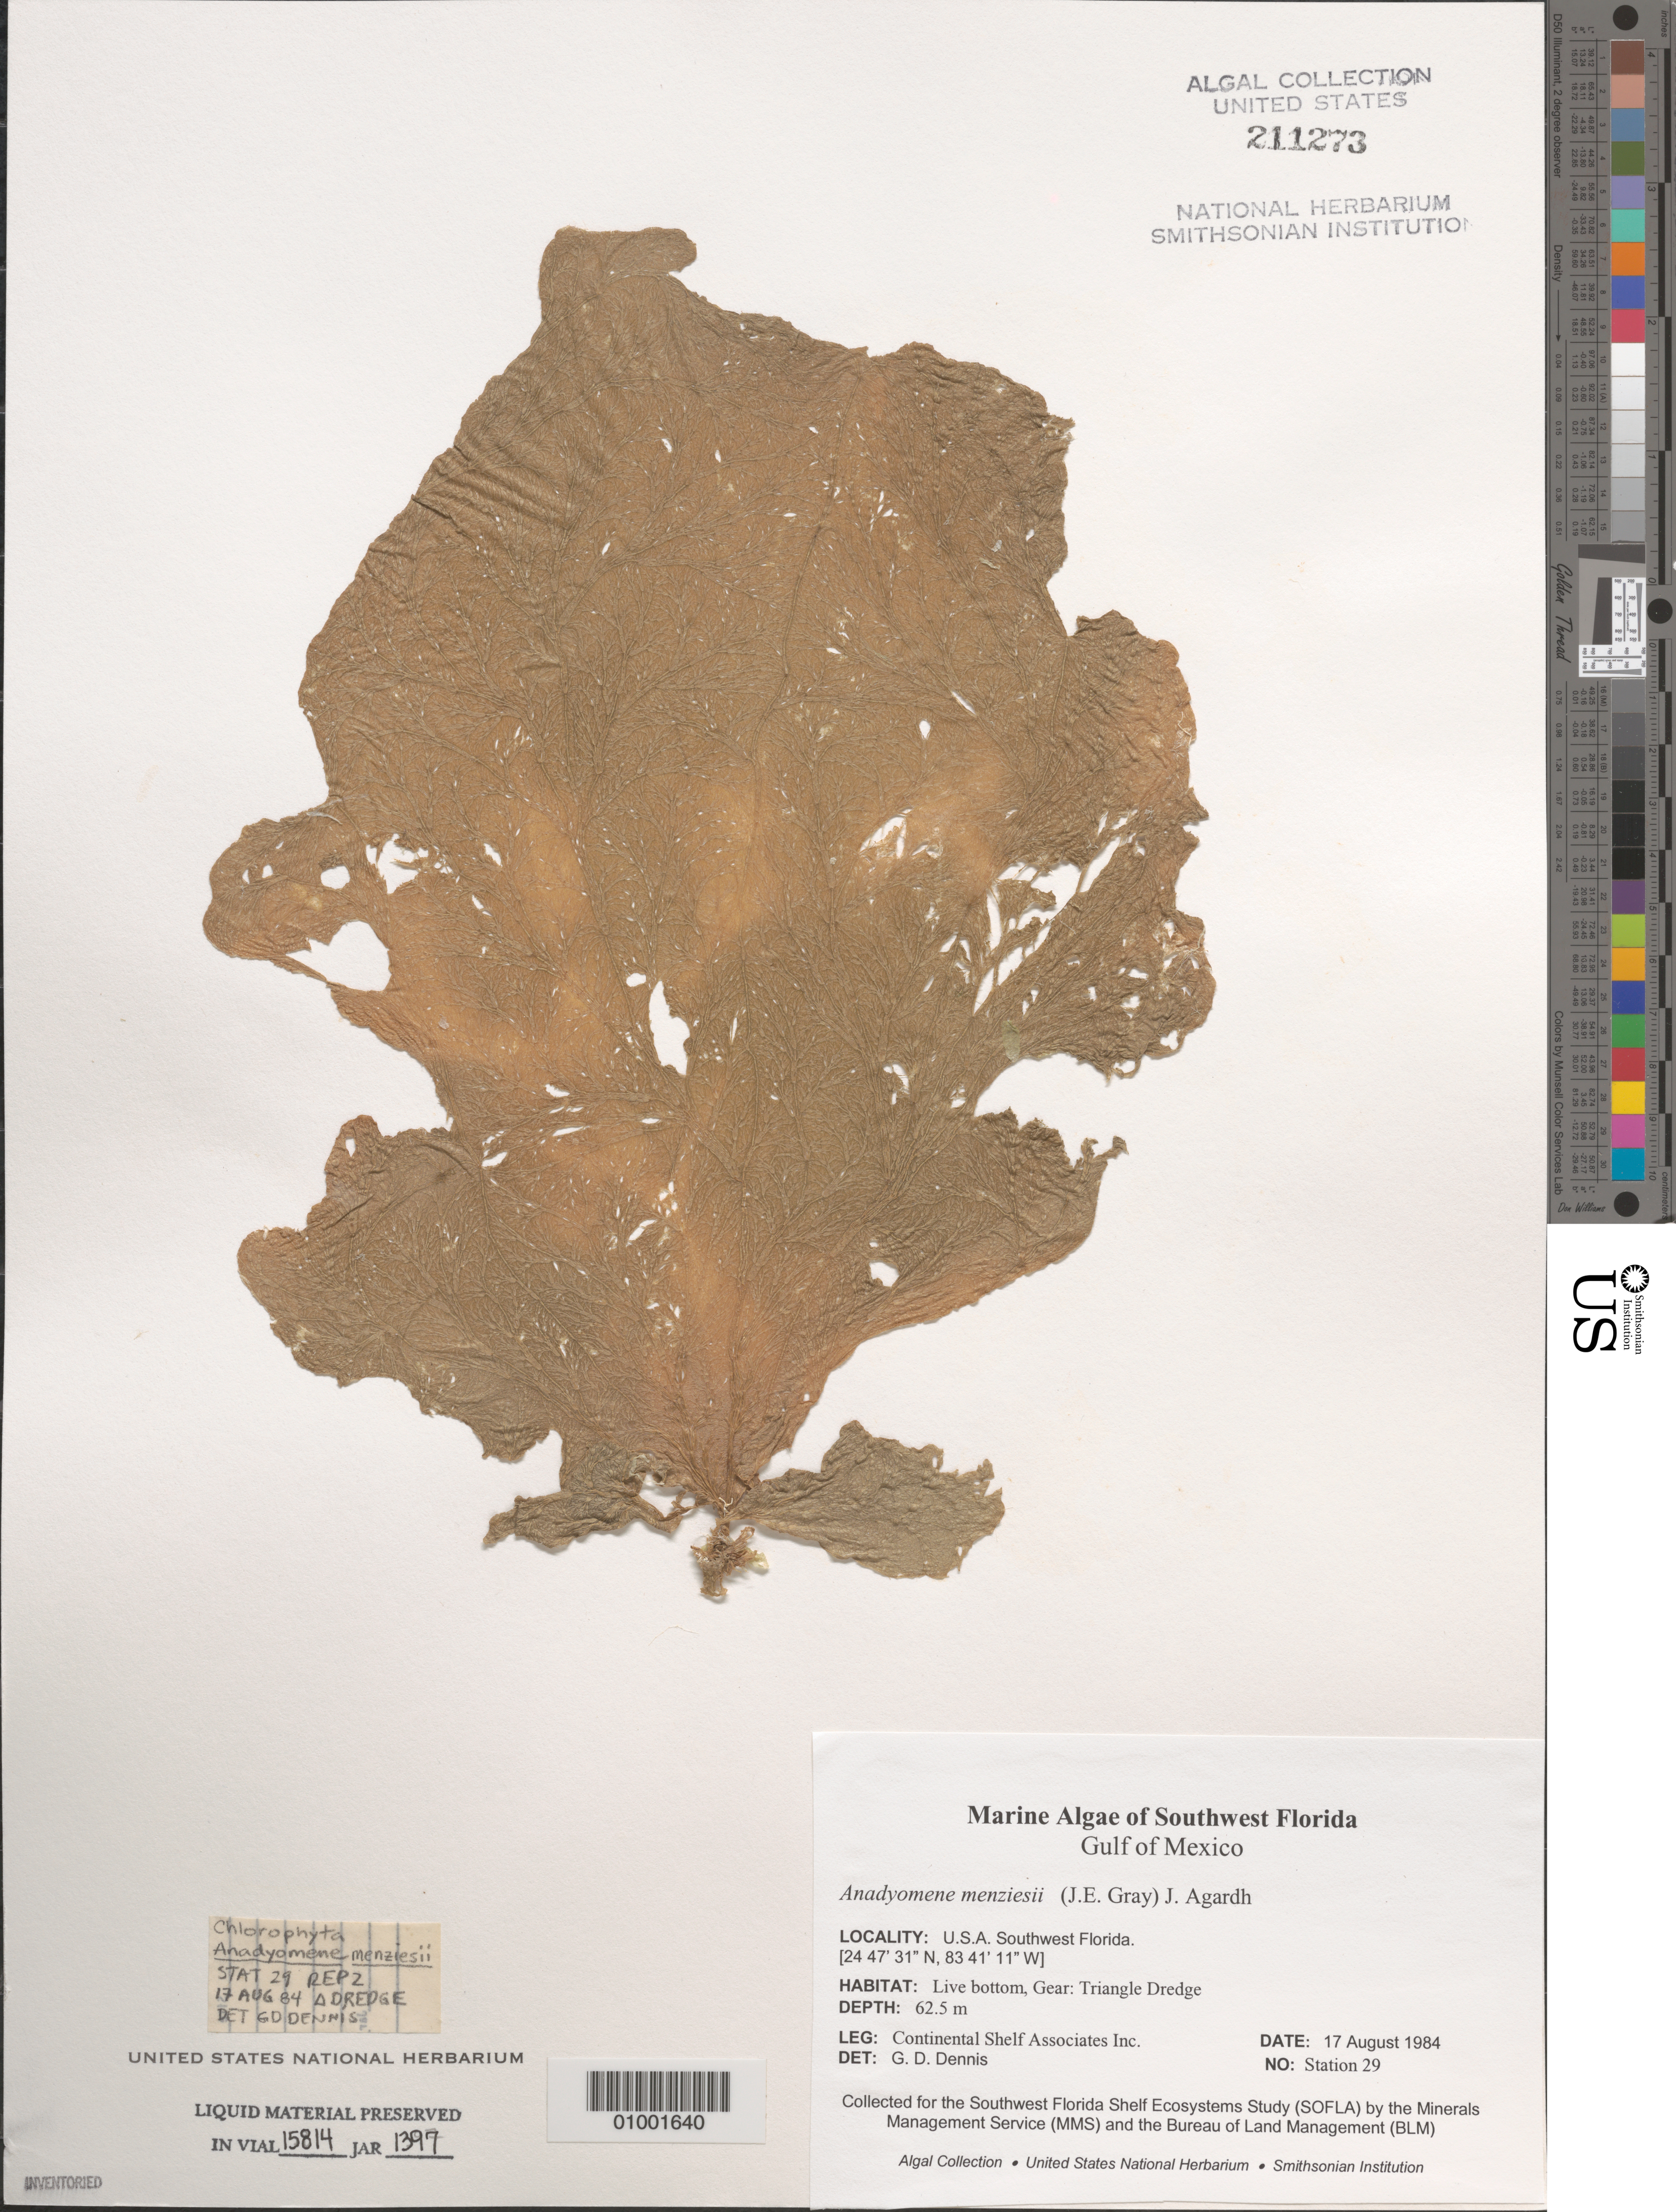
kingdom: Plantae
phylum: Chlorophyta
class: Ulvophyceae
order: Cladophorales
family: Anadyomenaceae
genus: Anadyomene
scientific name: Anadyomene menziesii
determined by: Dennis, G. D.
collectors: Continental Shelf Associates Inc.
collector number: Station 29 Rep 2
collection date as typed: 17 Aug1984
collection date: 1984-08-17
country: United States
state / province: Florida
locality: Gulf of Mexico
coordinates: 24 47'31"N, 83 41'11"W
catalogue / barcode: US 211273